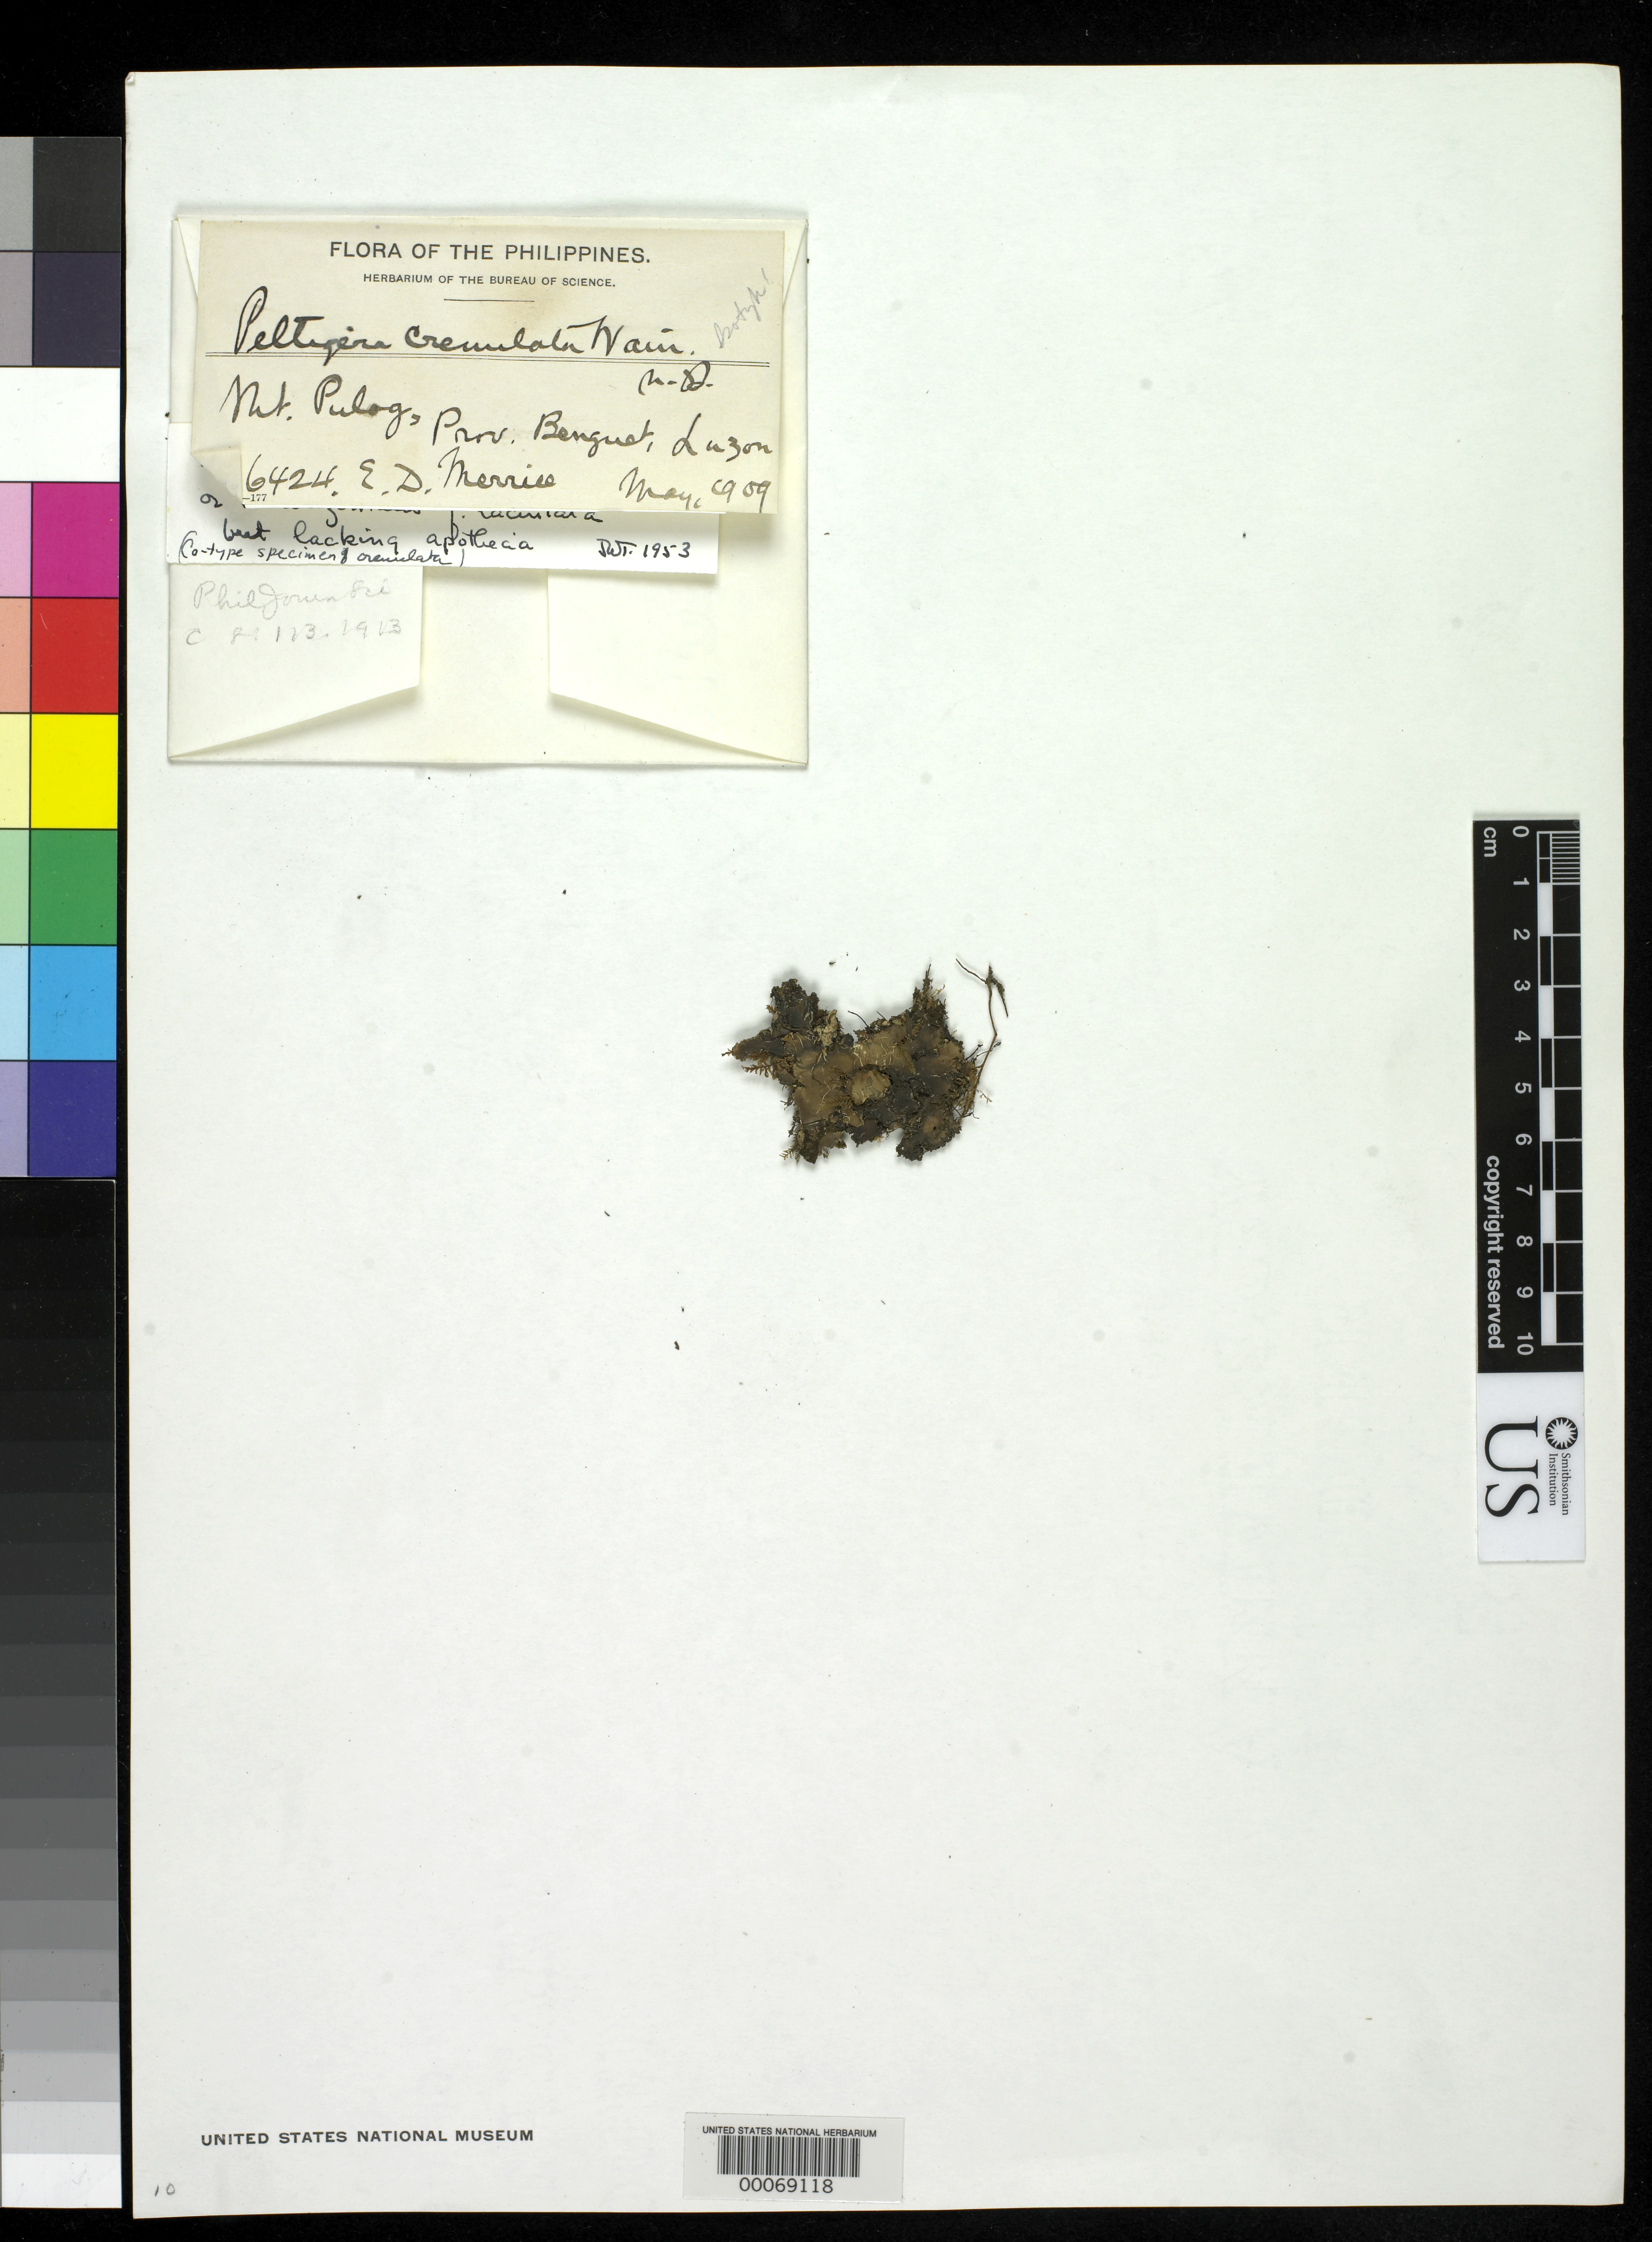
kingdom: Fungi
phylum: Ascomycota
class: Lecanoromycetes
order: Peltigerales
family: Peltigeraceae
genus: Peltigera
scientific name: Peltigera crenulata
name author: Vain.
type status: Isotype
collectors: E. D. Merrill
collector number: Bur. Sci. 6424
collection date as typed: May 1909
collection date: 1909-05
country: Philippines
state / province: Cordillera (Administrative Region)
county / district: Benguet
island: Luzon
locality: Mt. Pulog.